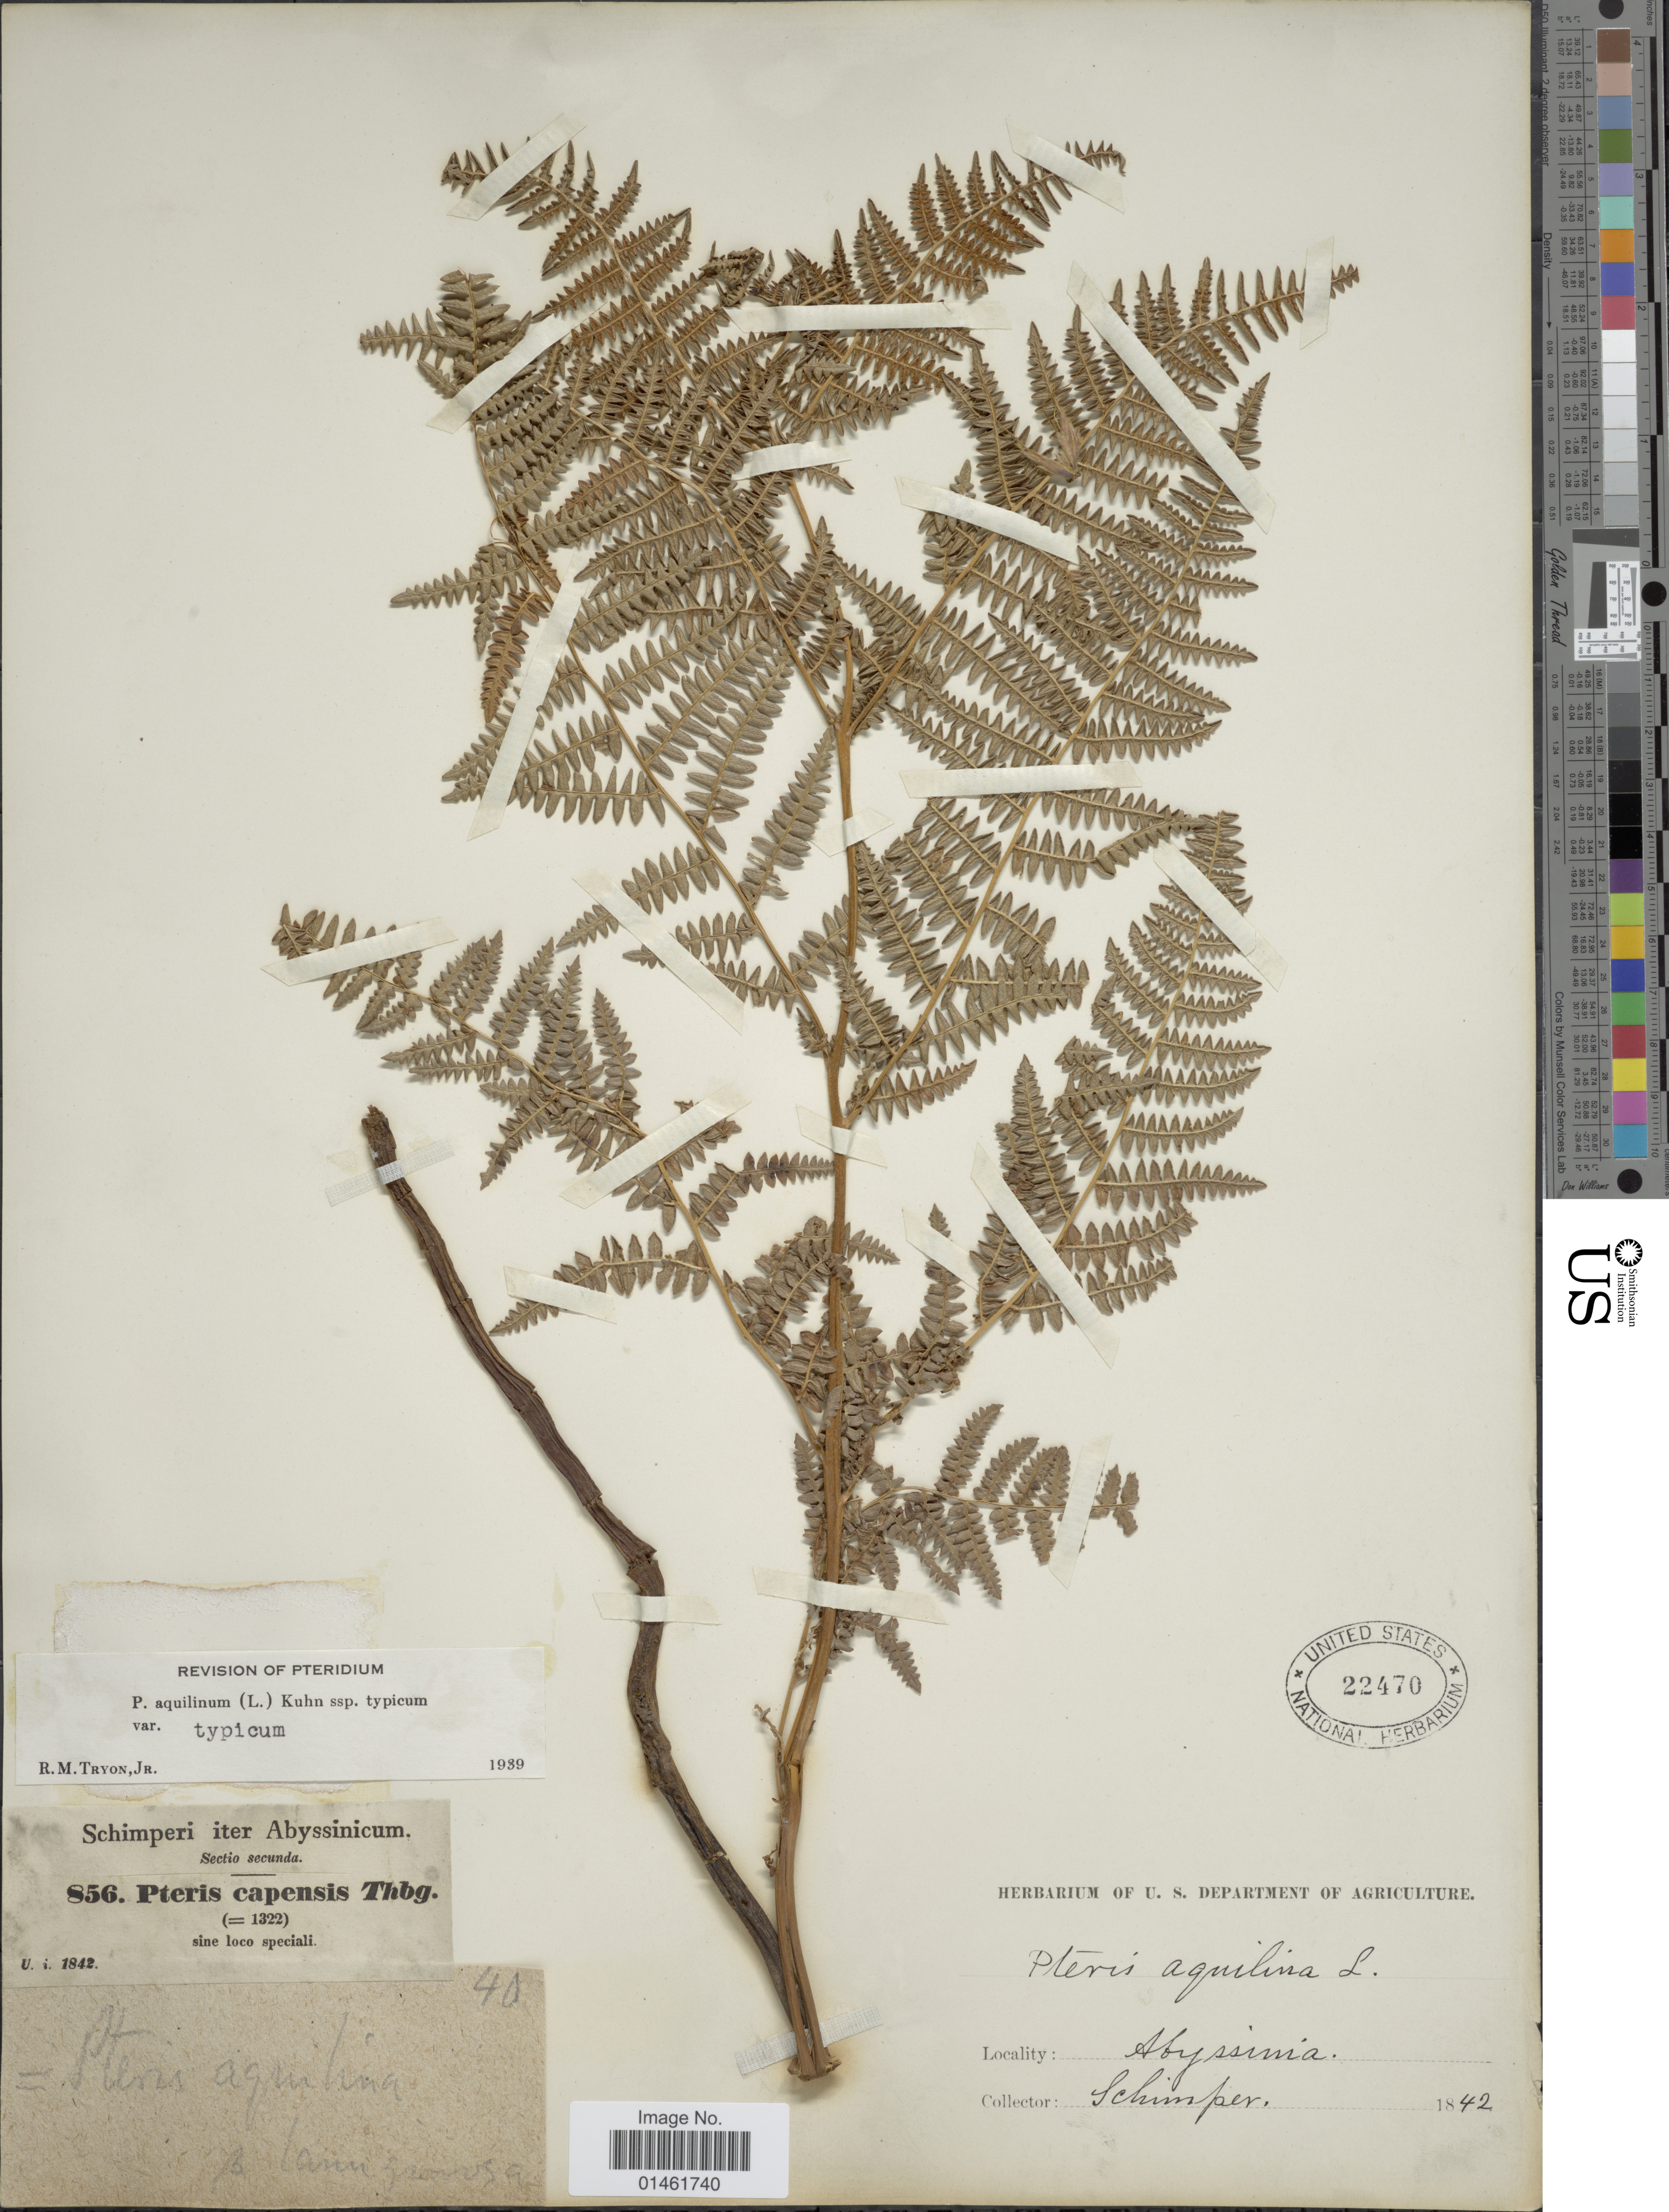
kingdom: Plantae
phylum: Tracheophyta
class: Polypodiopsida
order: Polypodiales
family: Dennstaedtiaceae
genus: Pteridium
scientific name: Pteridium aquilinum var. typicum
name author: R.M. Tryon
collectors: -. Schimper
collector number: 856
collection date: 1842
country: Eritrea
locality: Abyssinia, sine loco speciali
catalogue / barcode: US 22470